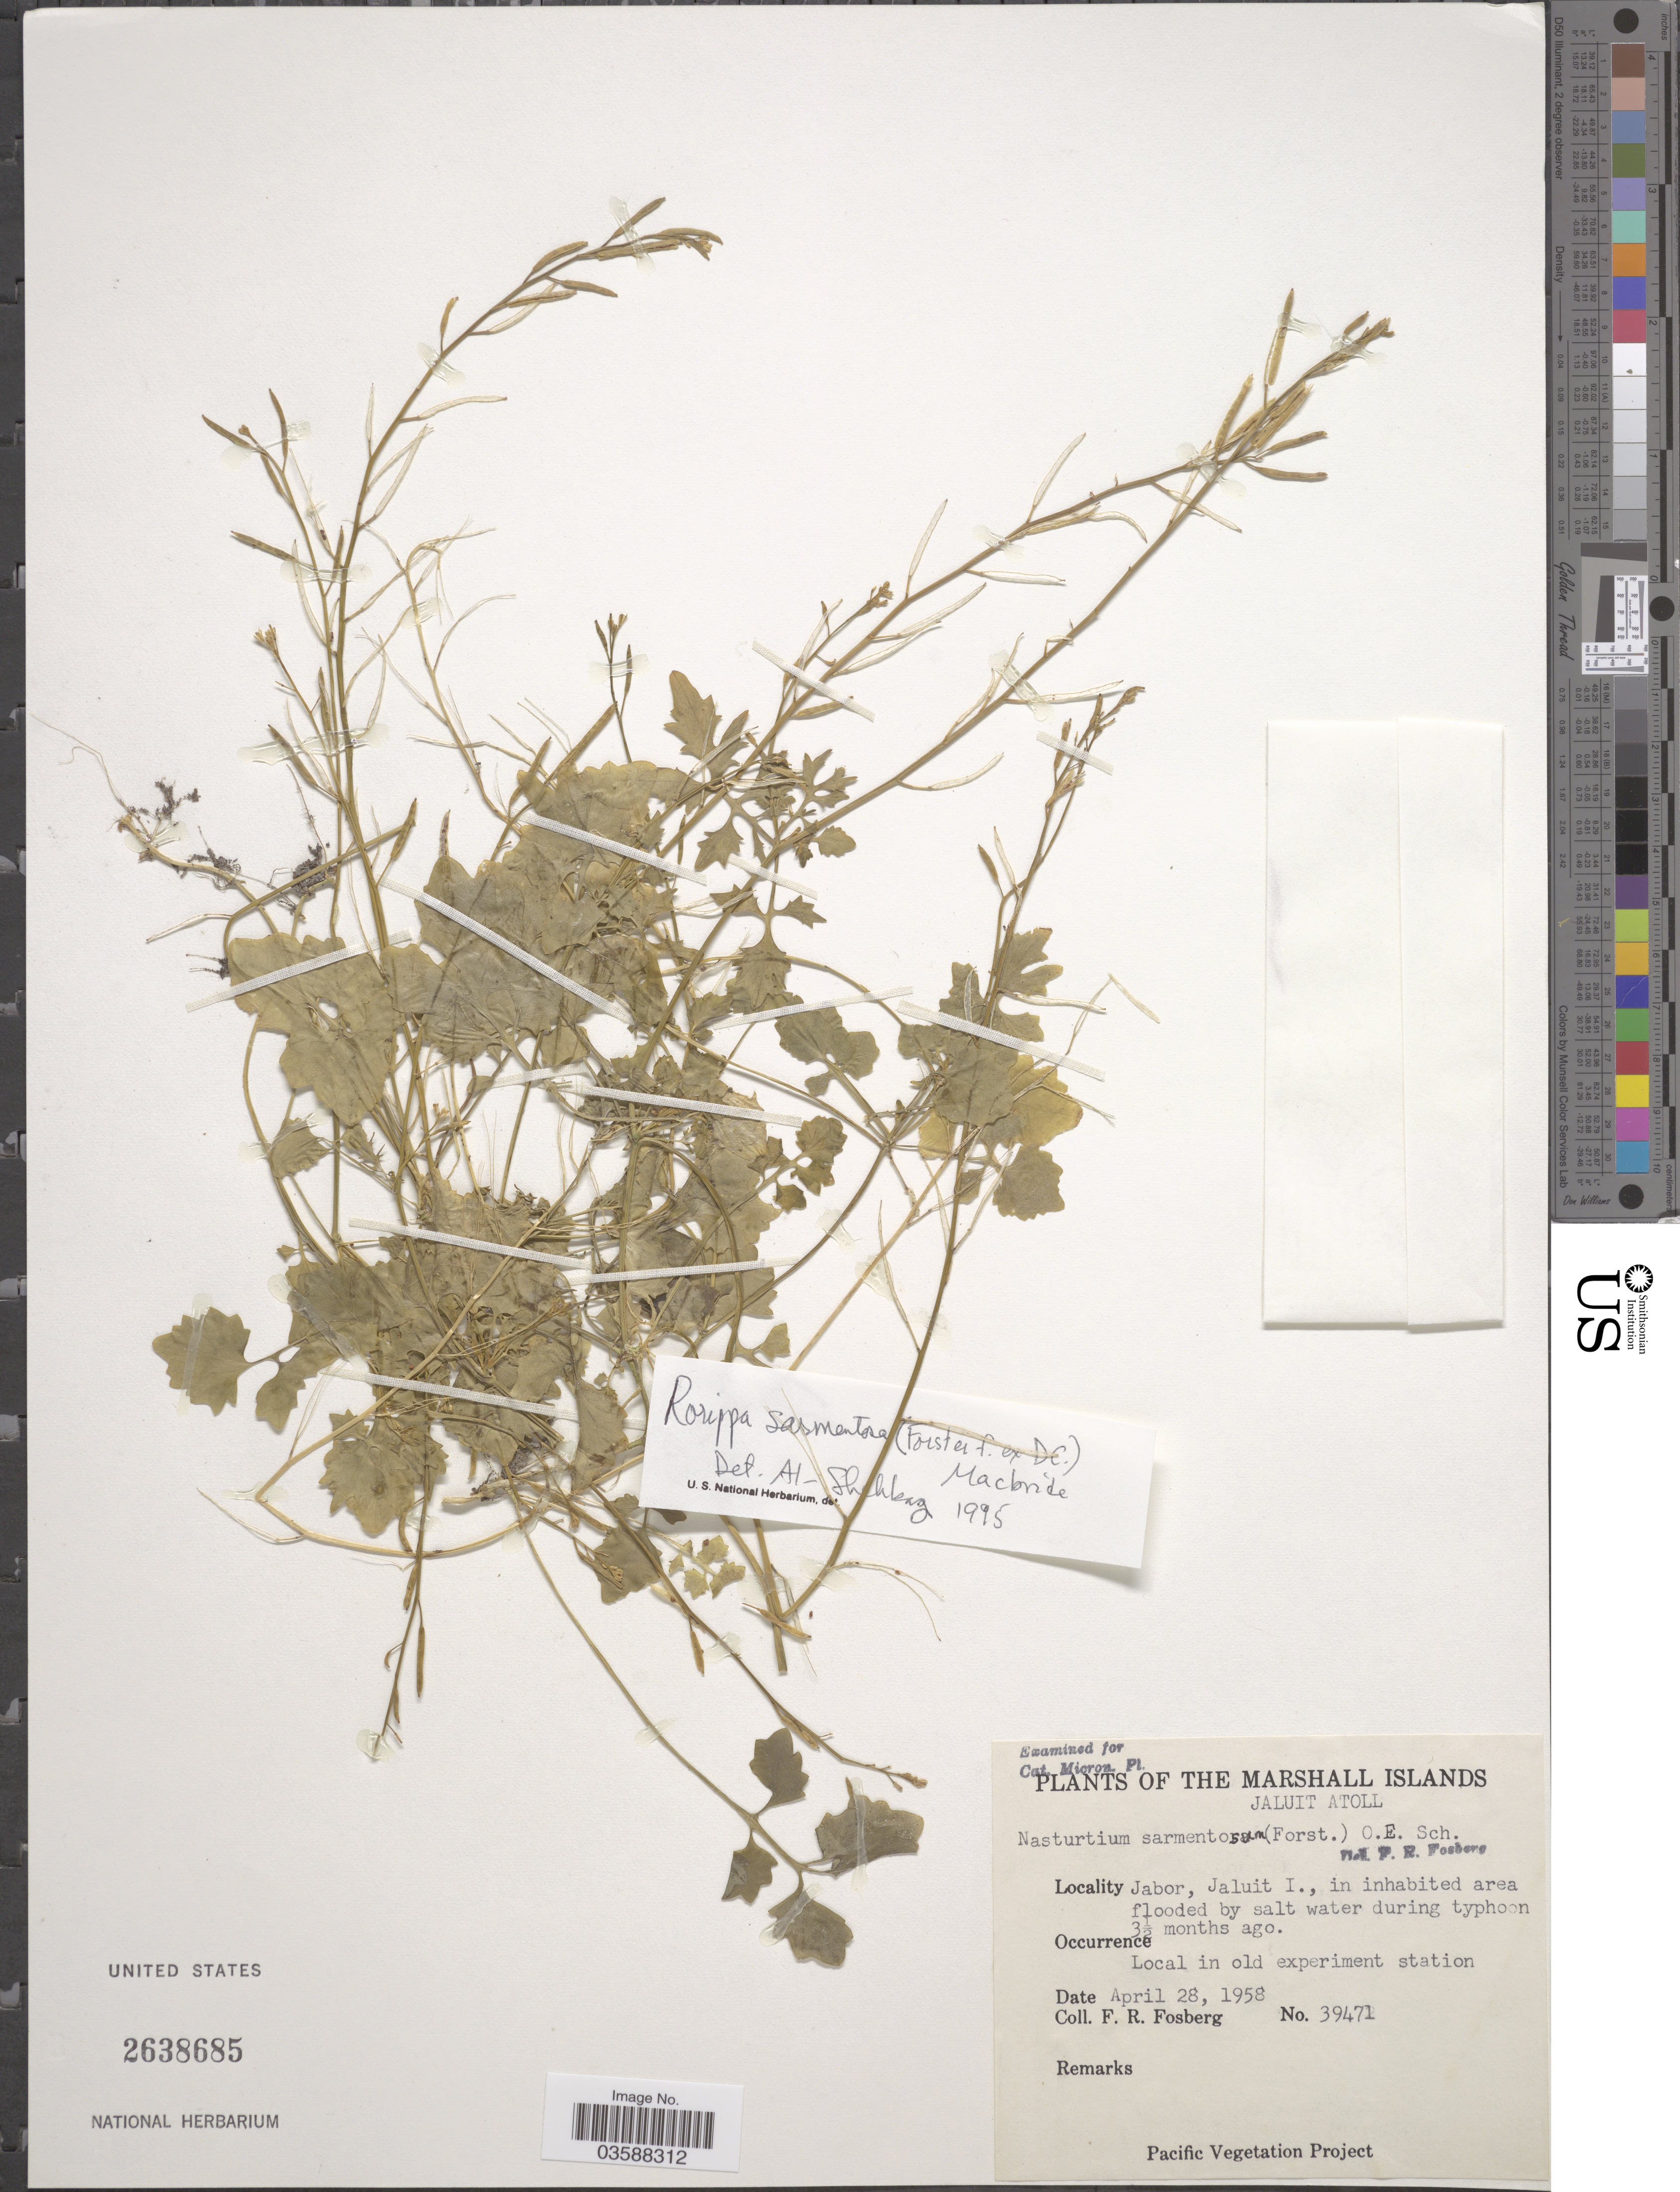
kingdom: Plantae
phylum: Tracheophyta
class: Magnoliopsida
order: Brassicales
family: Brassicaceae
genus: Rorippa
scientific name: Rorippa sarmentosa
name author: (Sol. ex G. Forst.) J.F. Macbr.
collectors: F. R. Fosberg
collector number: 39471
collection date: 1958-04-28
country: Marshall Islands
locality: Jaluit Atoll. Jabor, Jaluit I. Local in old experiment station.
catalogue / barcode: US 2638685